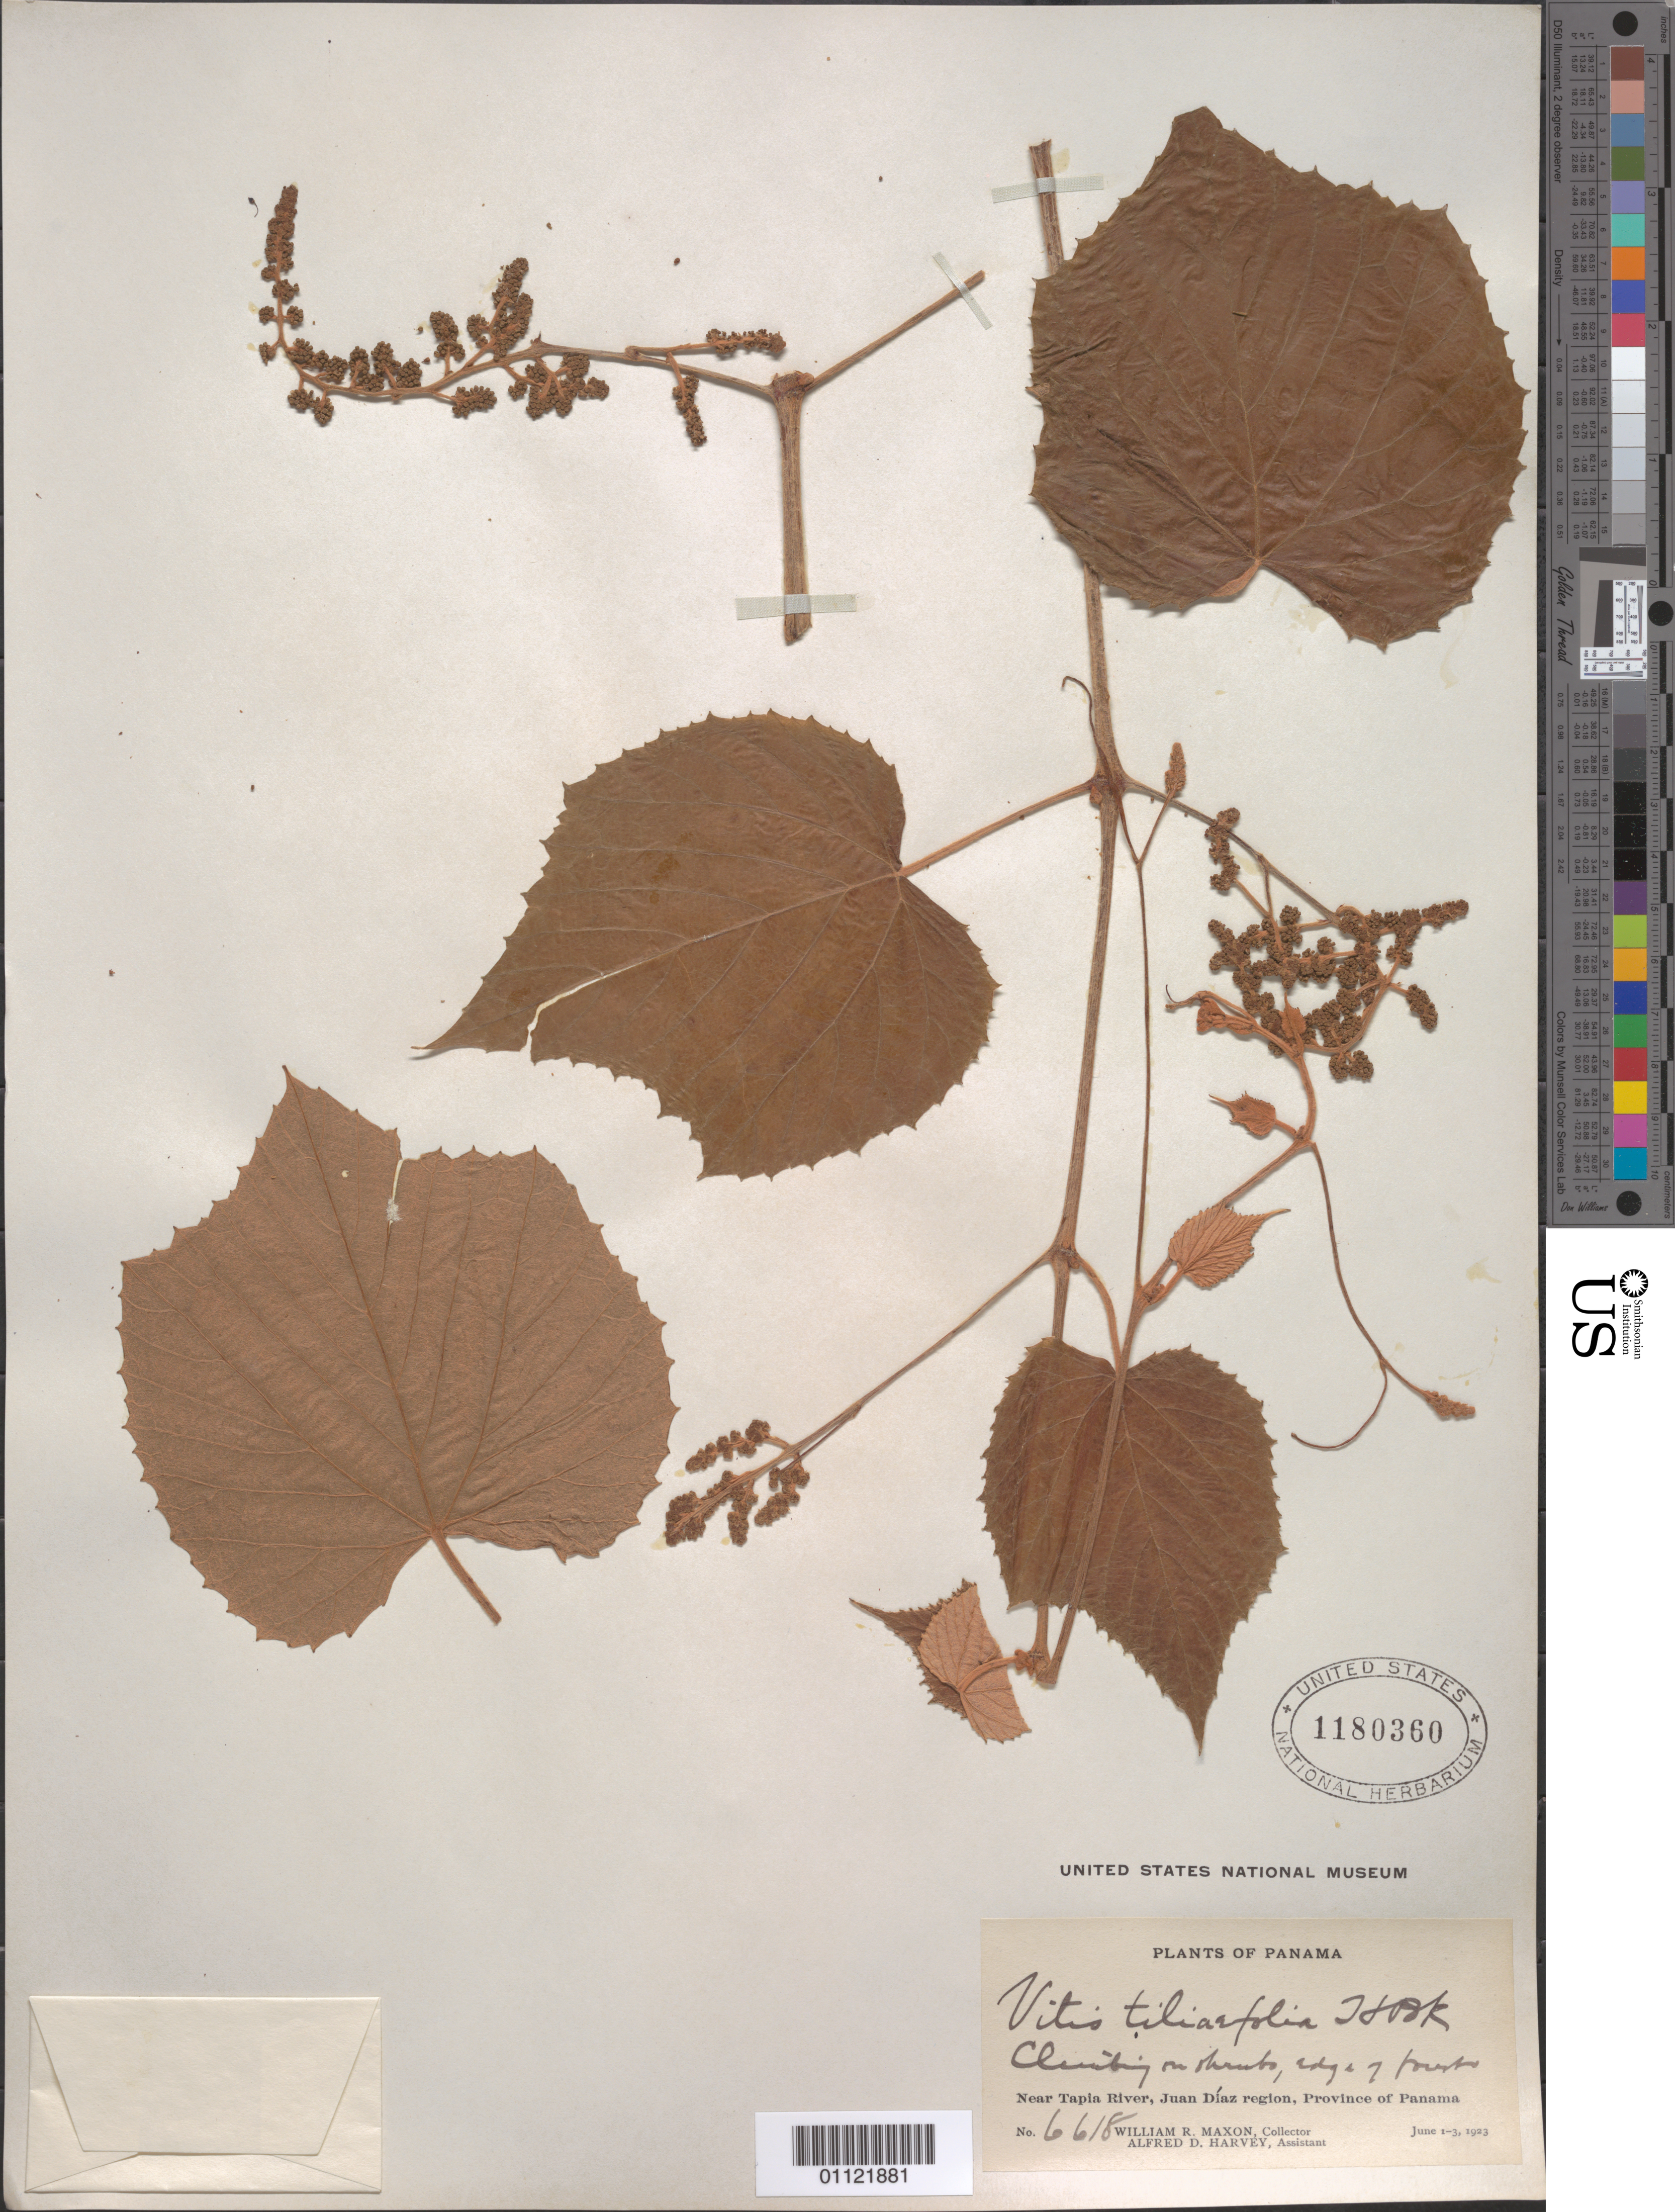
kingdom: Plantae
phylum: Tracheophyta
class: Magnoliopsida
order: Vitales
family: Vitaceae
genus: Vitis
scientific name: Vitis tiliifolia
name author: Humb. & Bonpl. ex Schult.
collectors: W. R. Maxon & A. D. Harvey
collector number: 6618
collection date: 1923-06-01/1923-06-03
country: Panama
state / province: Panamá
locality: Near Tapia River, Juan Diaz region.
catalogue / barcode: US 1180360